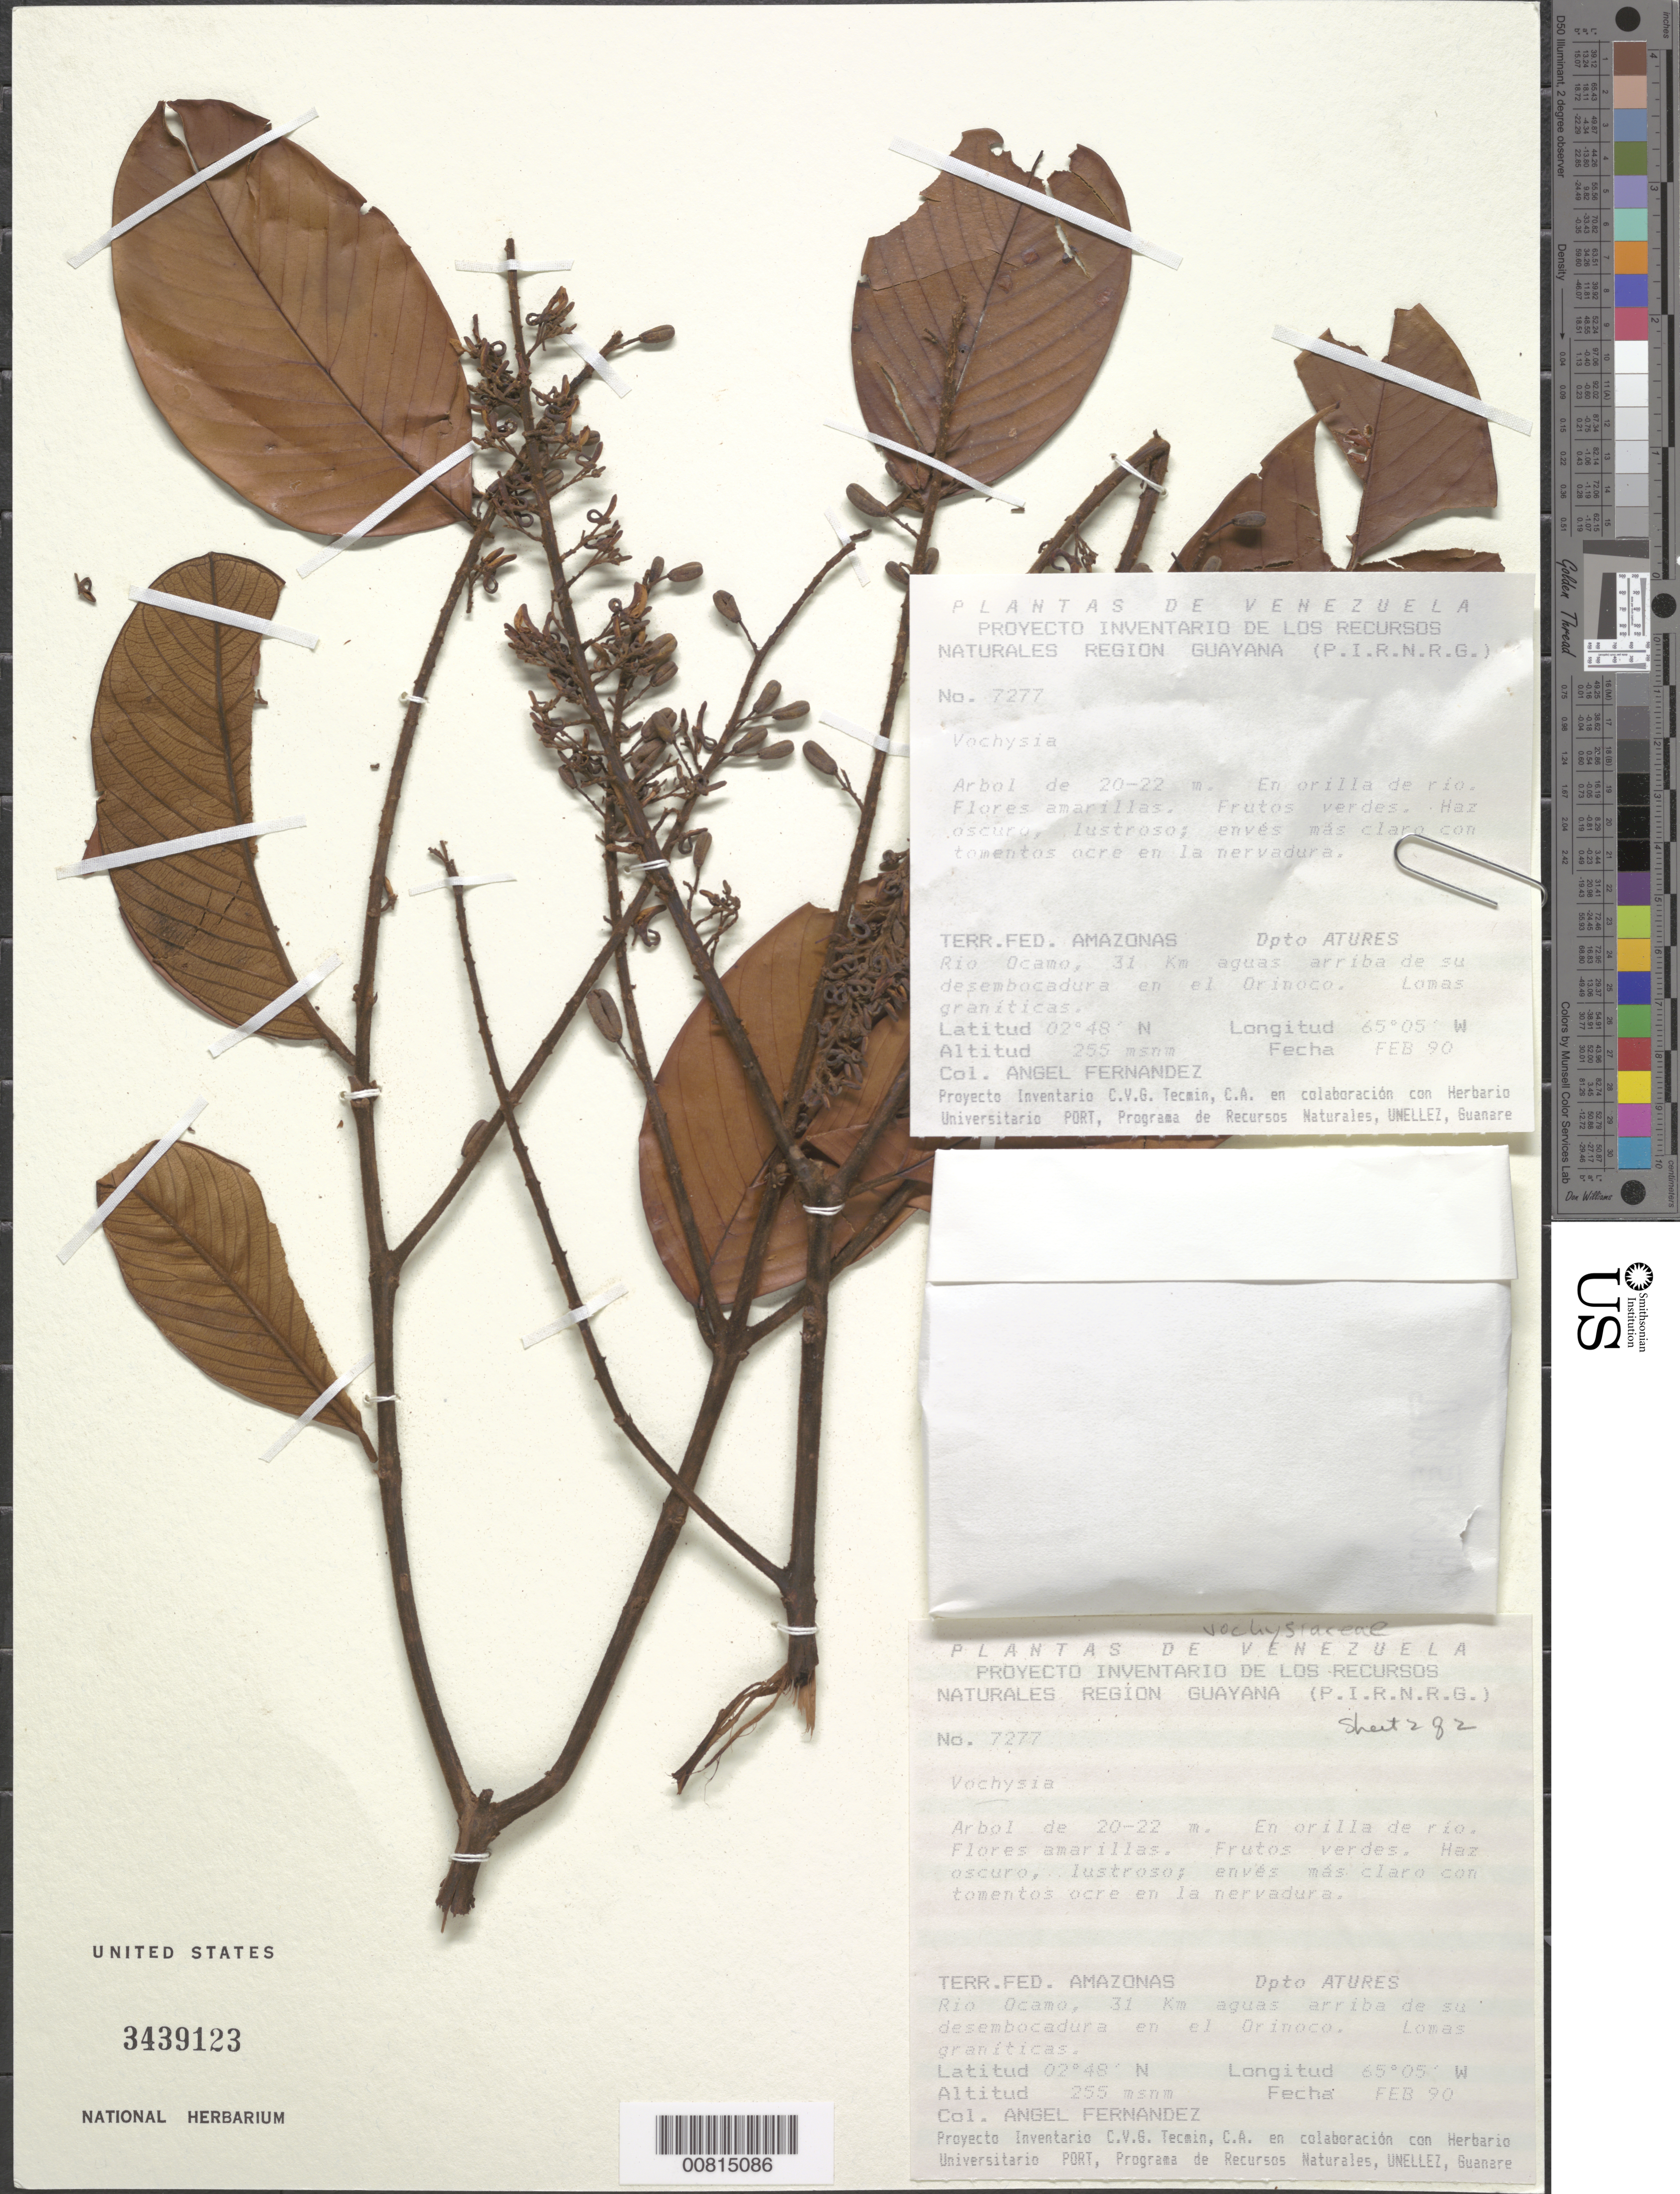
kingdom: Plantae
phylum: Tracheophyta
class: Magnoliopsida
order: Myrtales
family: Vochysiaceae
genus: Vochysia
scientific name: Vochysia ferruginea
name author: Mart.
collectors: Á. Fernández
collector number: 7277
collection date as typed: Transcribed d/m/y: /2/90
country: Venezuela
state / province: Amazonas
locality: Terr. Fed. Amazonas. Dpto Atures. Rio Ocamo, 31 km aguas arriba de su desembocadura en el Orinoco.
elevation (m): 255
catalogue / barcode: US 3439123